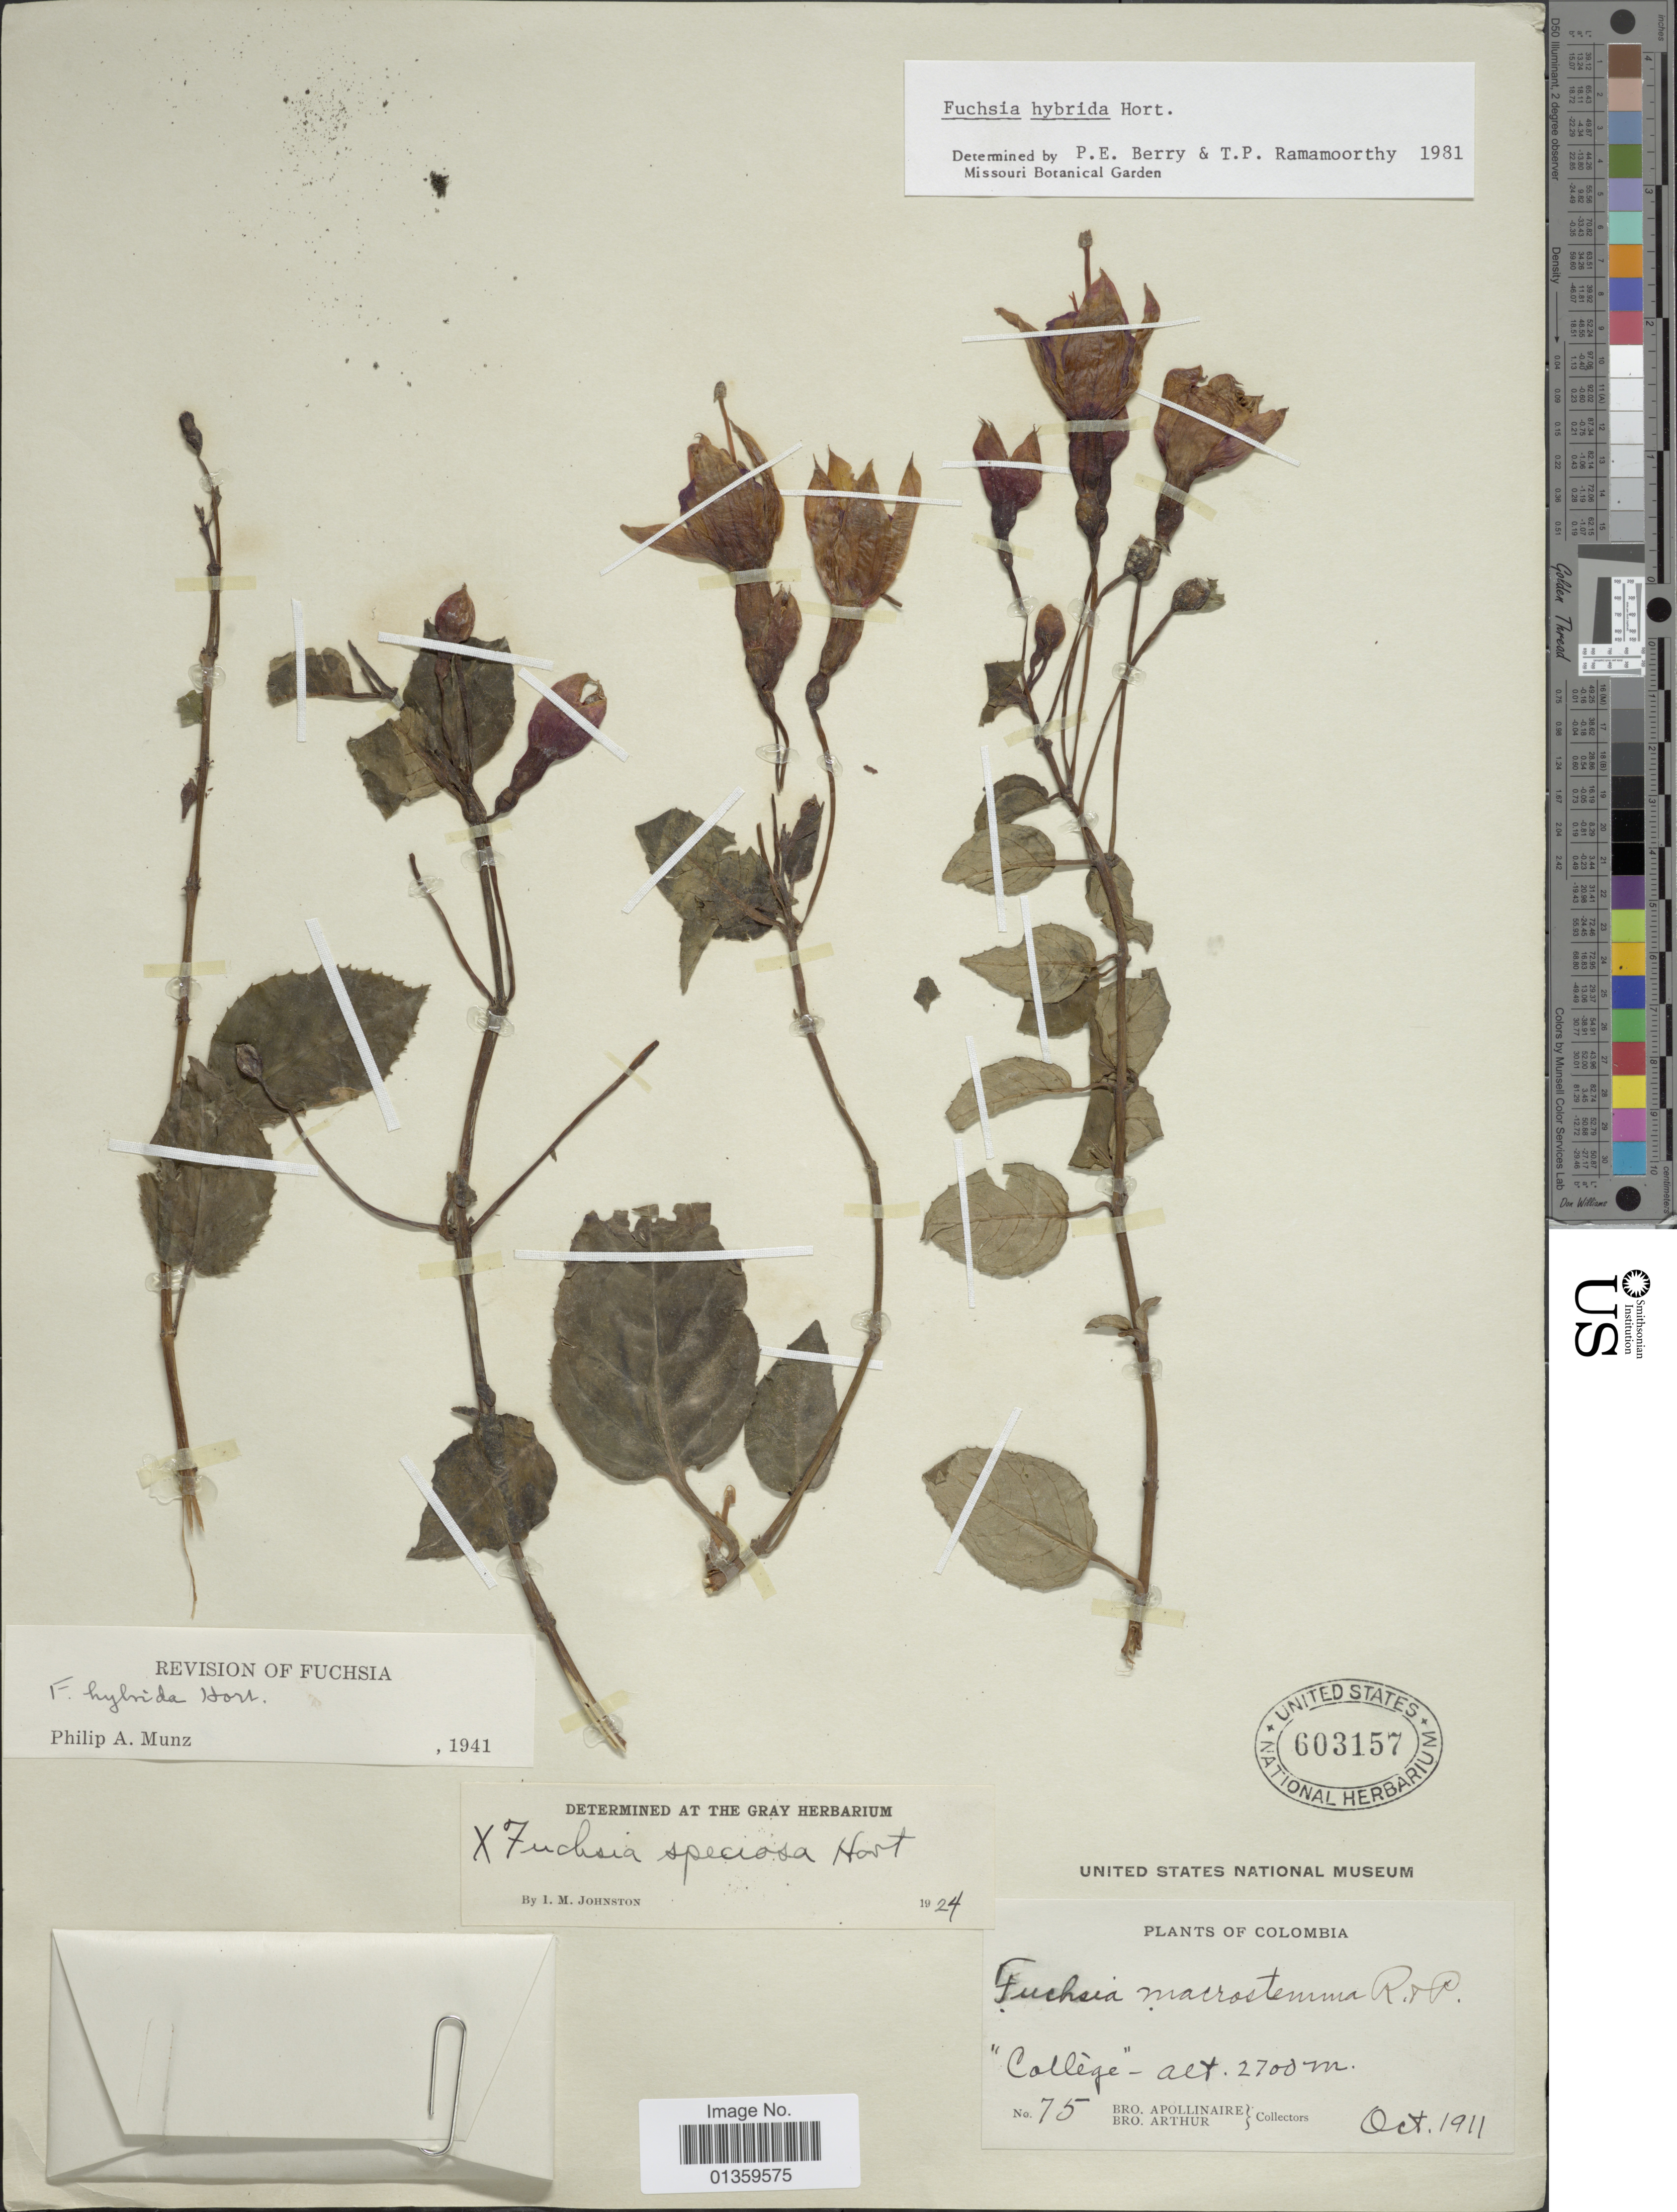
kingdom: Plantae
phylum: Tracheophyta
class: Magnoliopsida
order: Myrtales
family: Onagraceae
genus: Fuchsia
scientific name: Fuchsia x hybrida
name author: Hort.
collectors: Bro. Apollinaire & Bro. Arthur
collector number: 75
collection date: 1911-10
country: Colombia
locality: Collège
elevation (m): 2700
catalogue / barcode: US 603157